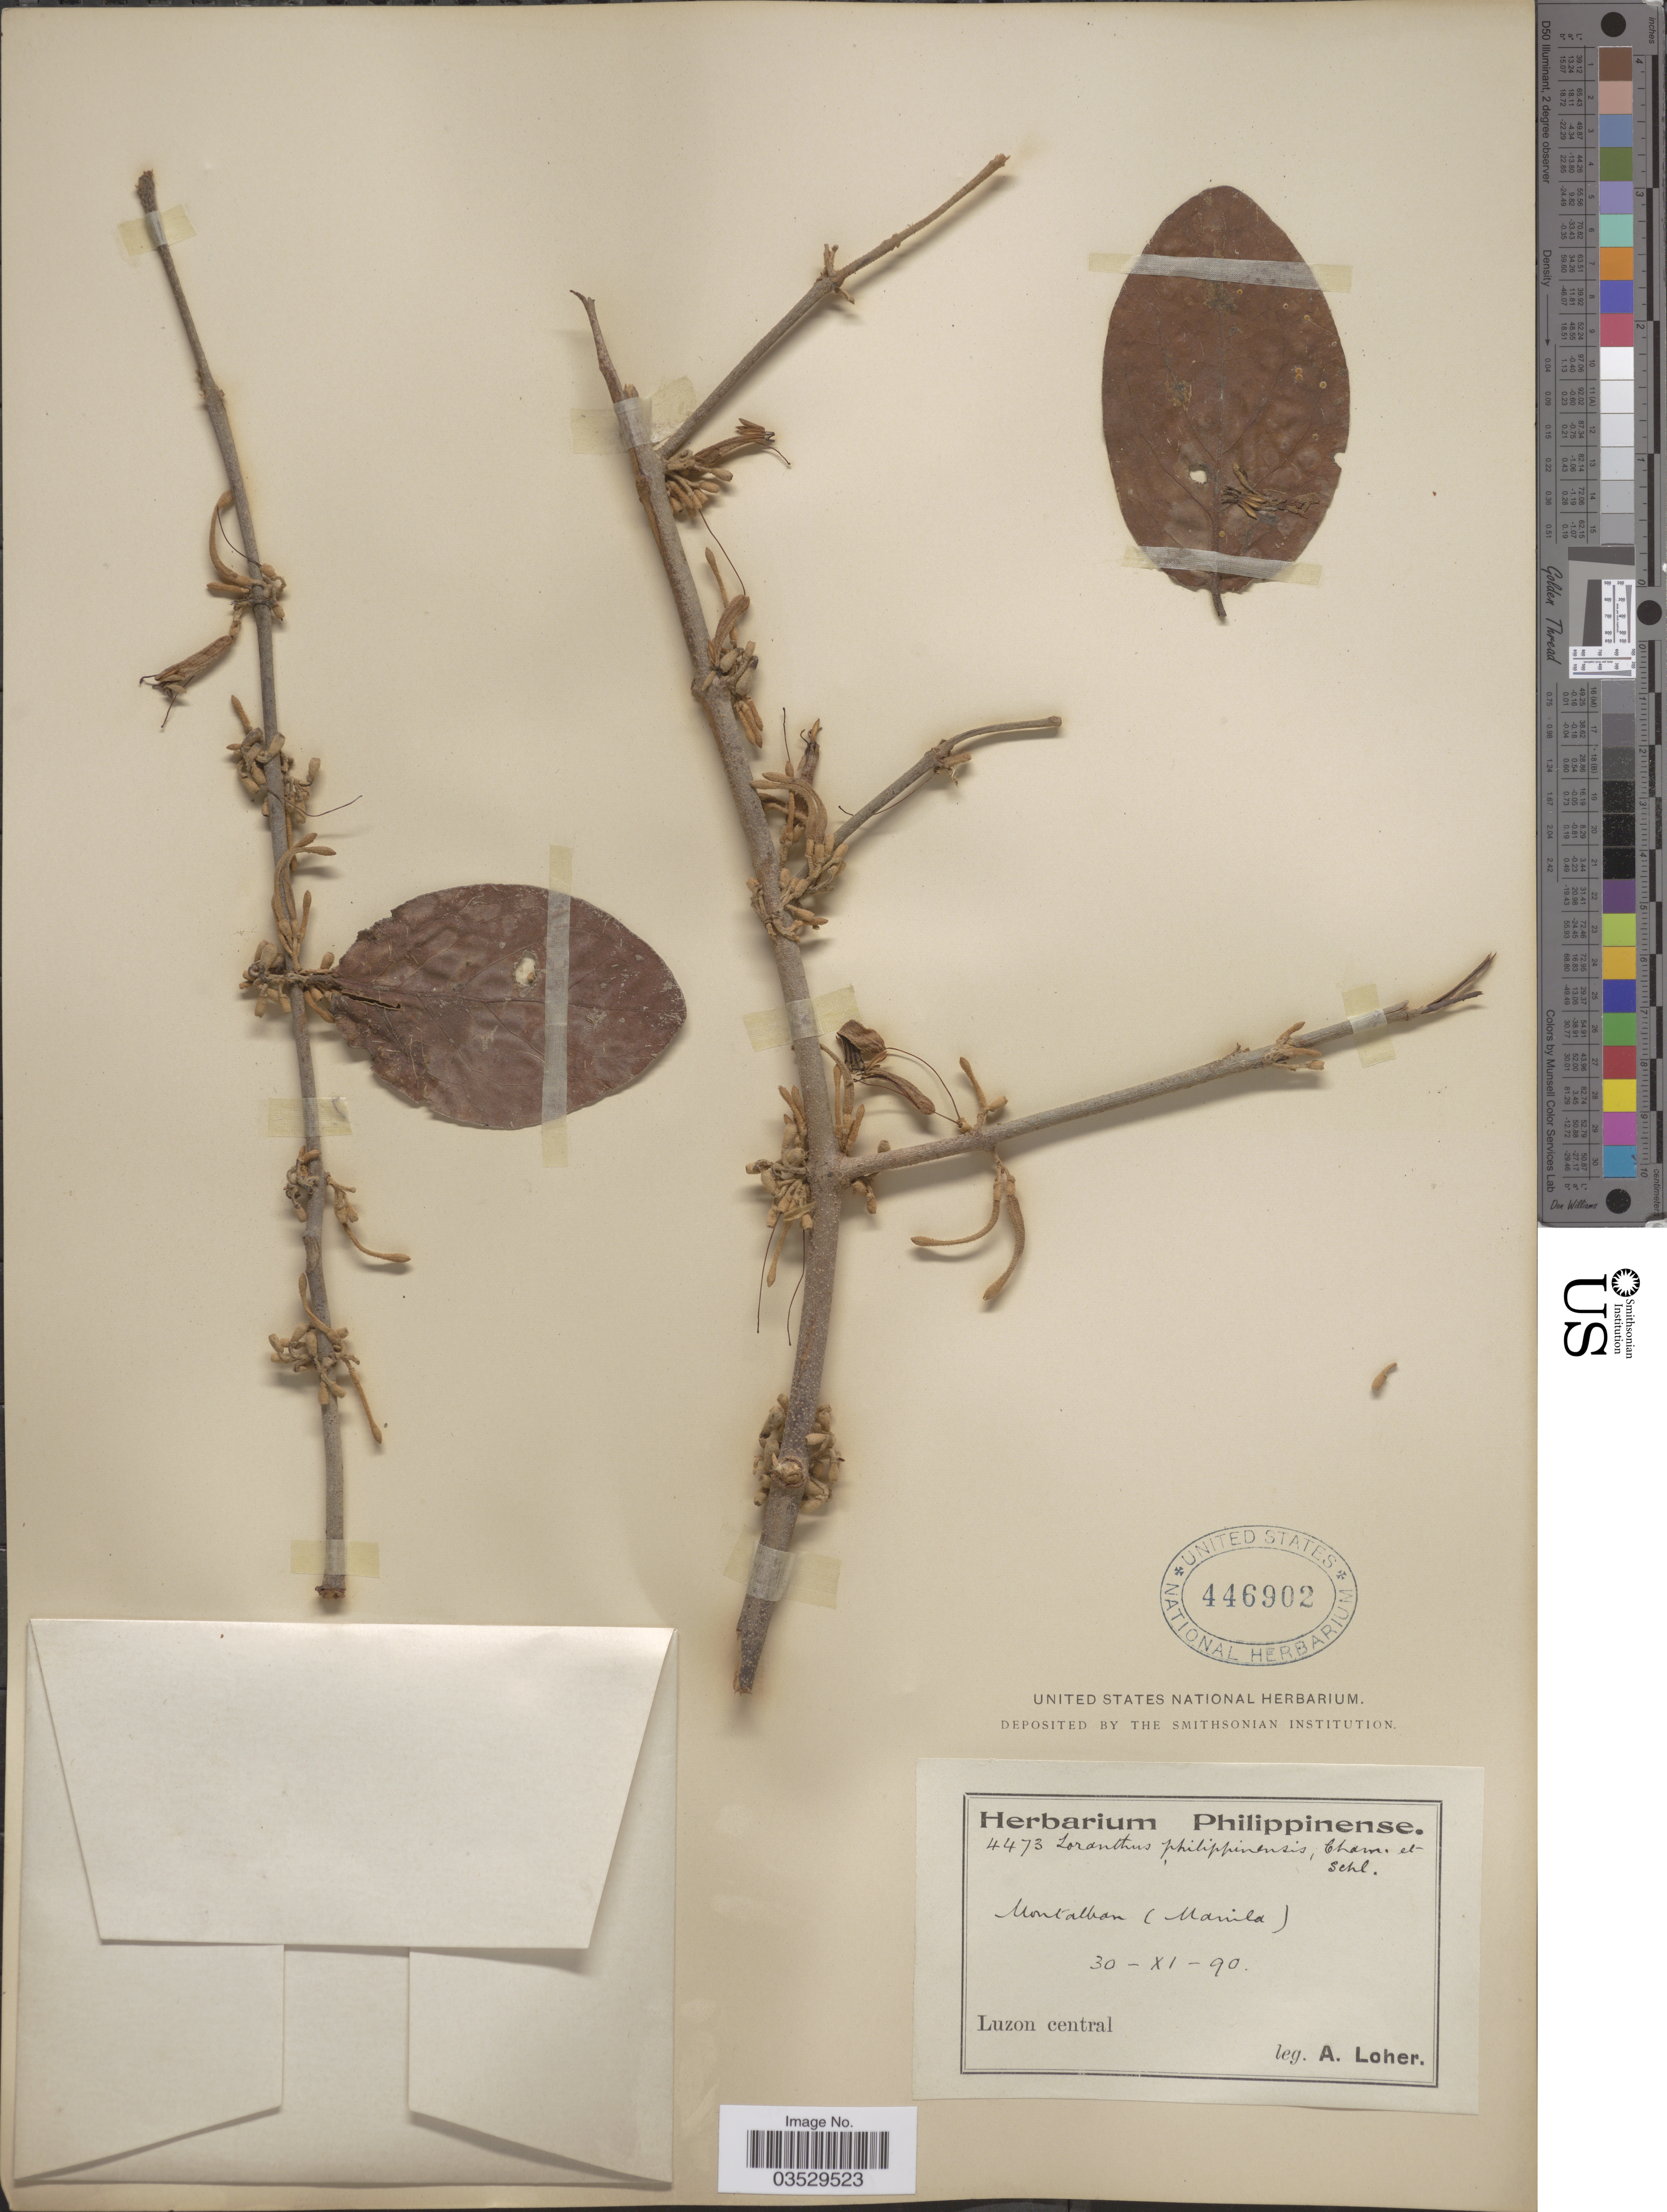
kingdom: Plantae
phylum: Tracheophyta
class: Magnoliopsida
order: Santalales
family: Loranthaceae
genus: Scurrula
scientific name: Scurrula atropurpurea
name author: (Blume) Danser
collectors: A. Loher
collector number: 4473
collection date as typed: Transcribed d/m/y: 30/11/90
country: Philippines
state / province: Central Luzon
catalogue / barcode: US 446902